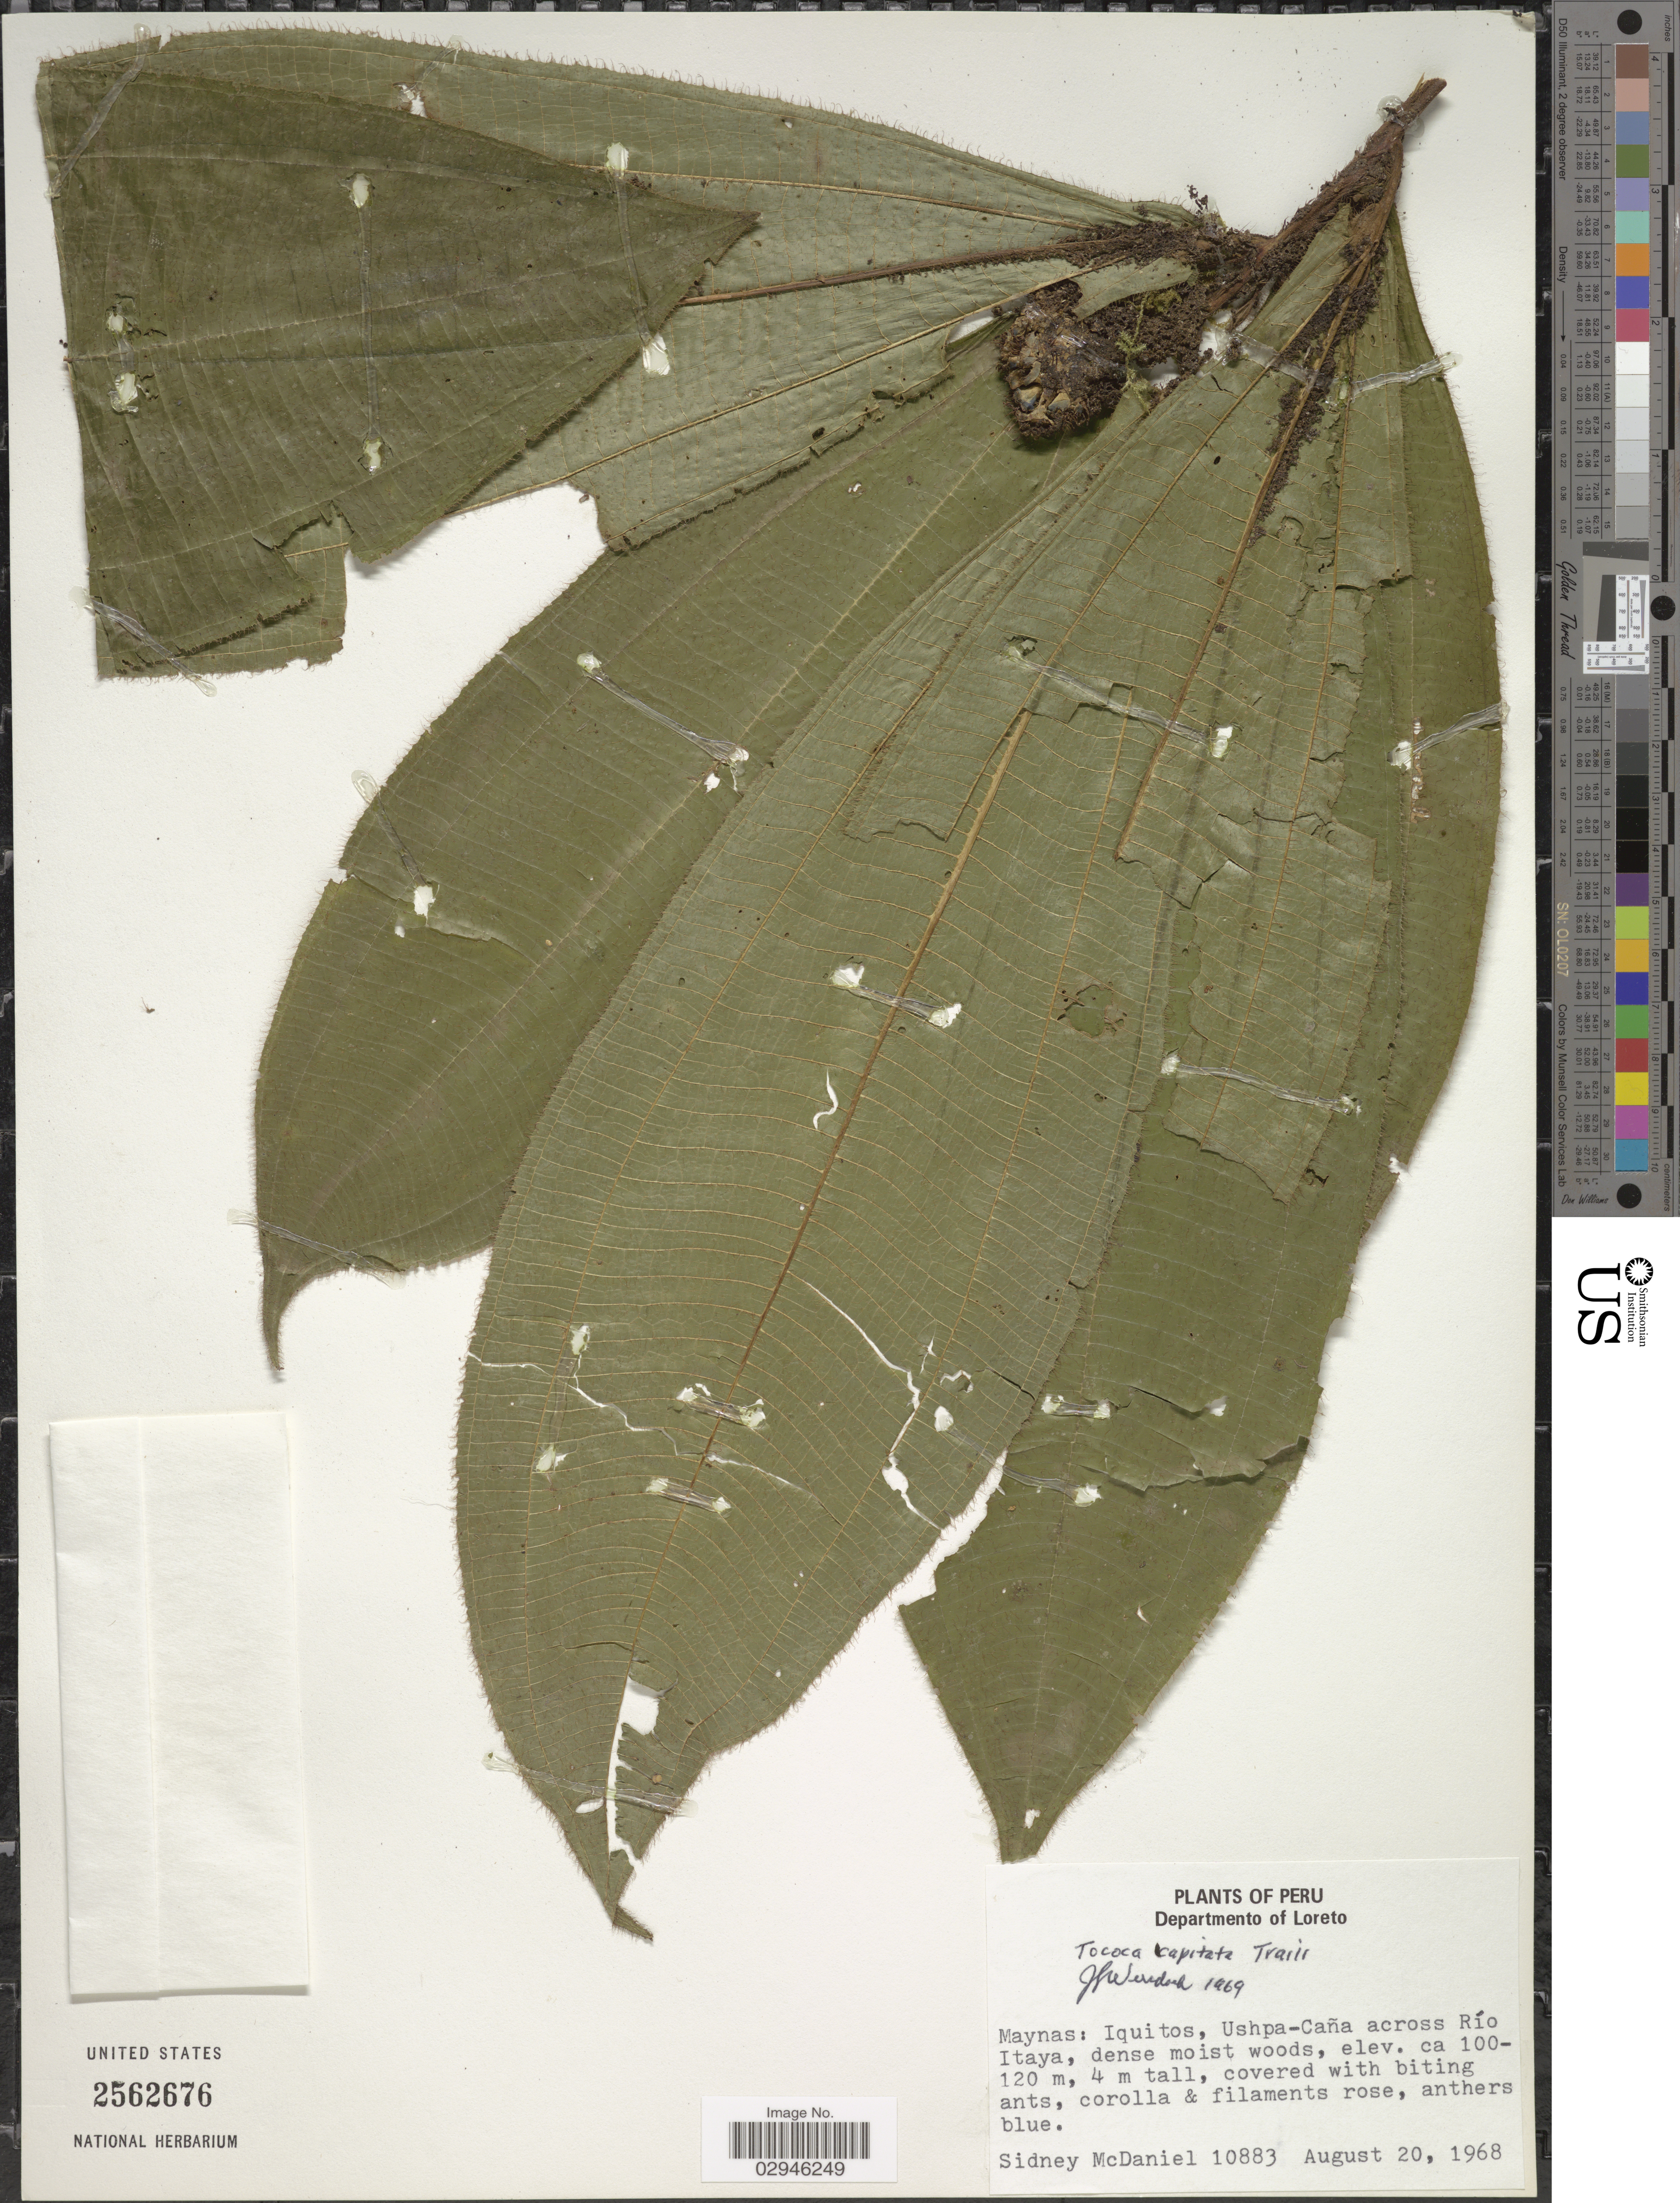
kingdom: Plantae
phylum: Tracheophyta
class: Magnoliopsida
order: Myrtales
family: Melastomataceae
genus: Tococa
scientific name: Tococa capitata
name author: Trail ex Cogn.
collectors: S. McDaniel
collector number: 10883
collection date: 1968-08-20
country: Peru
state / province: Loreto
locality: Departmento of Loreto. Maynas: Iquitos, Ushpa-Caña across Río Itaya.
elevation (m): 100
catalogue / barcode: US 2562676